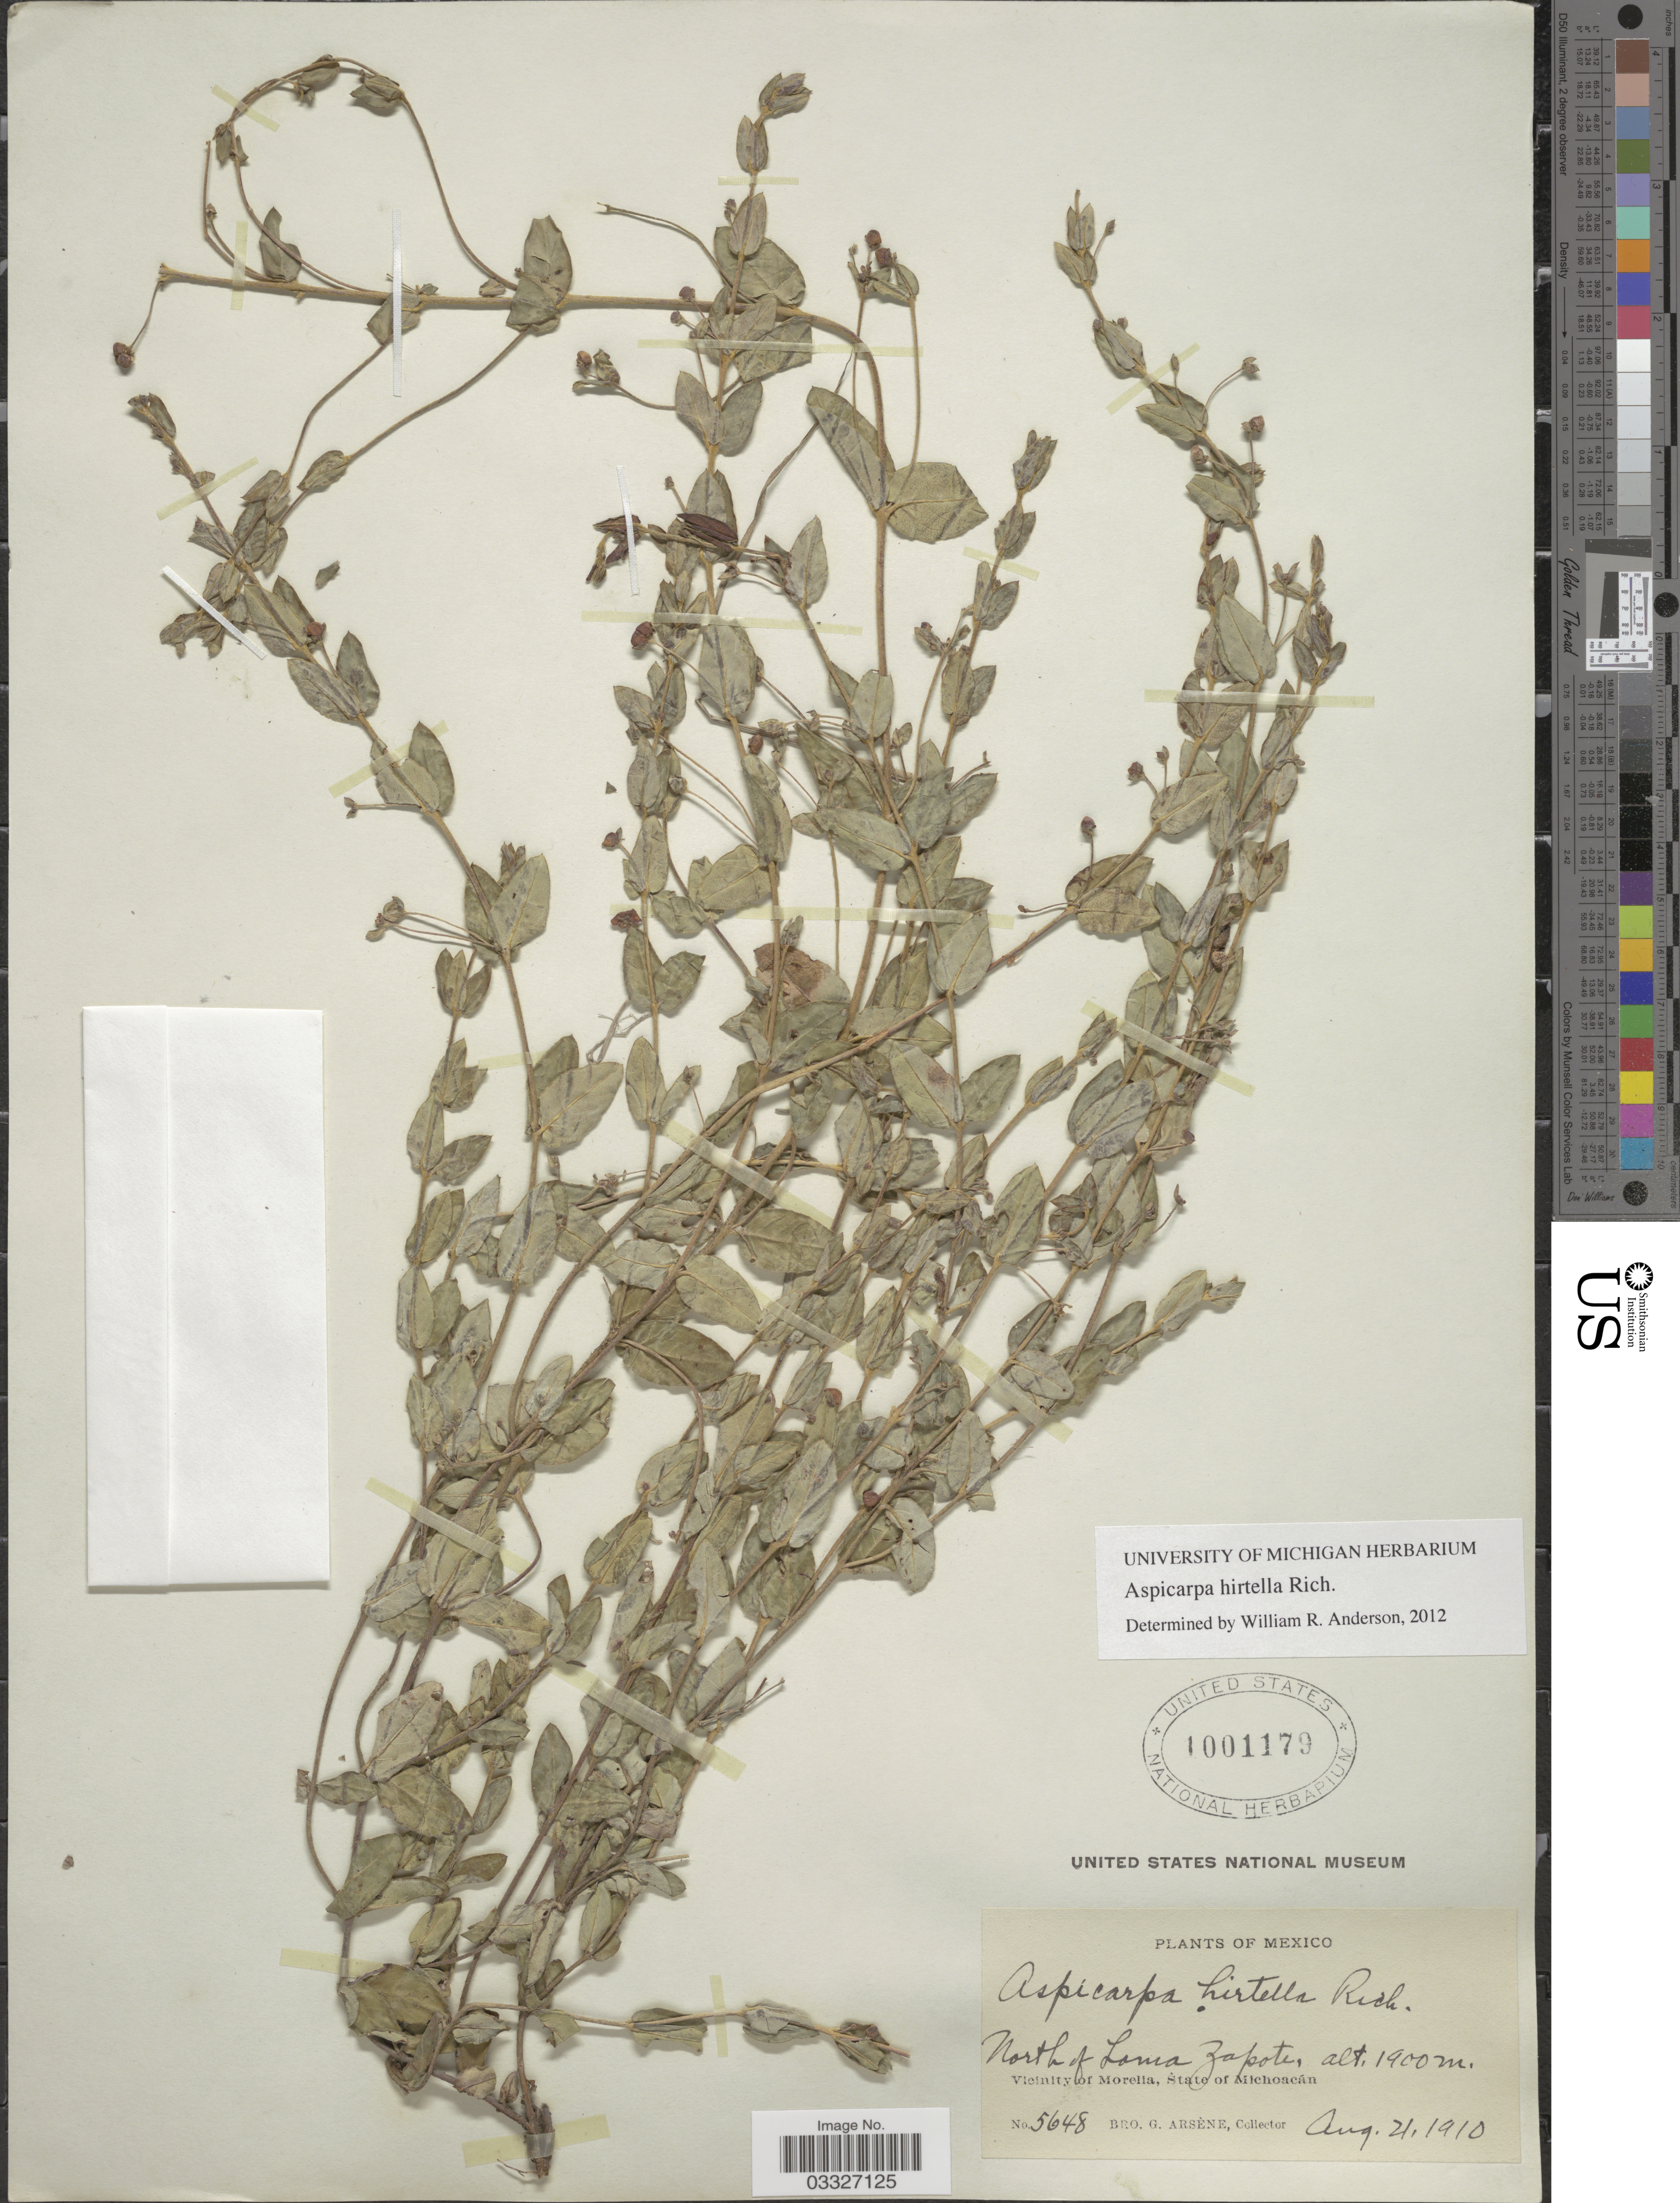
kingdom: Plantae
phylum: Tracheophyta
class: Magnoliopsida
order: Malpighiales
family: Malpighiaceae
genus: Aspicarpa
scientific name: Aspicarpa hirtella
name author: Rich.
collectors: Bro. G. Arsène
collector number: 5648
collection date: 1910-08-21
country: Mexico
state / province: Michoacán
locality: North of Loma Zapote. Vicinity of Morelia.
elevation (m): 1900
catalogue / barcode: US 1001179